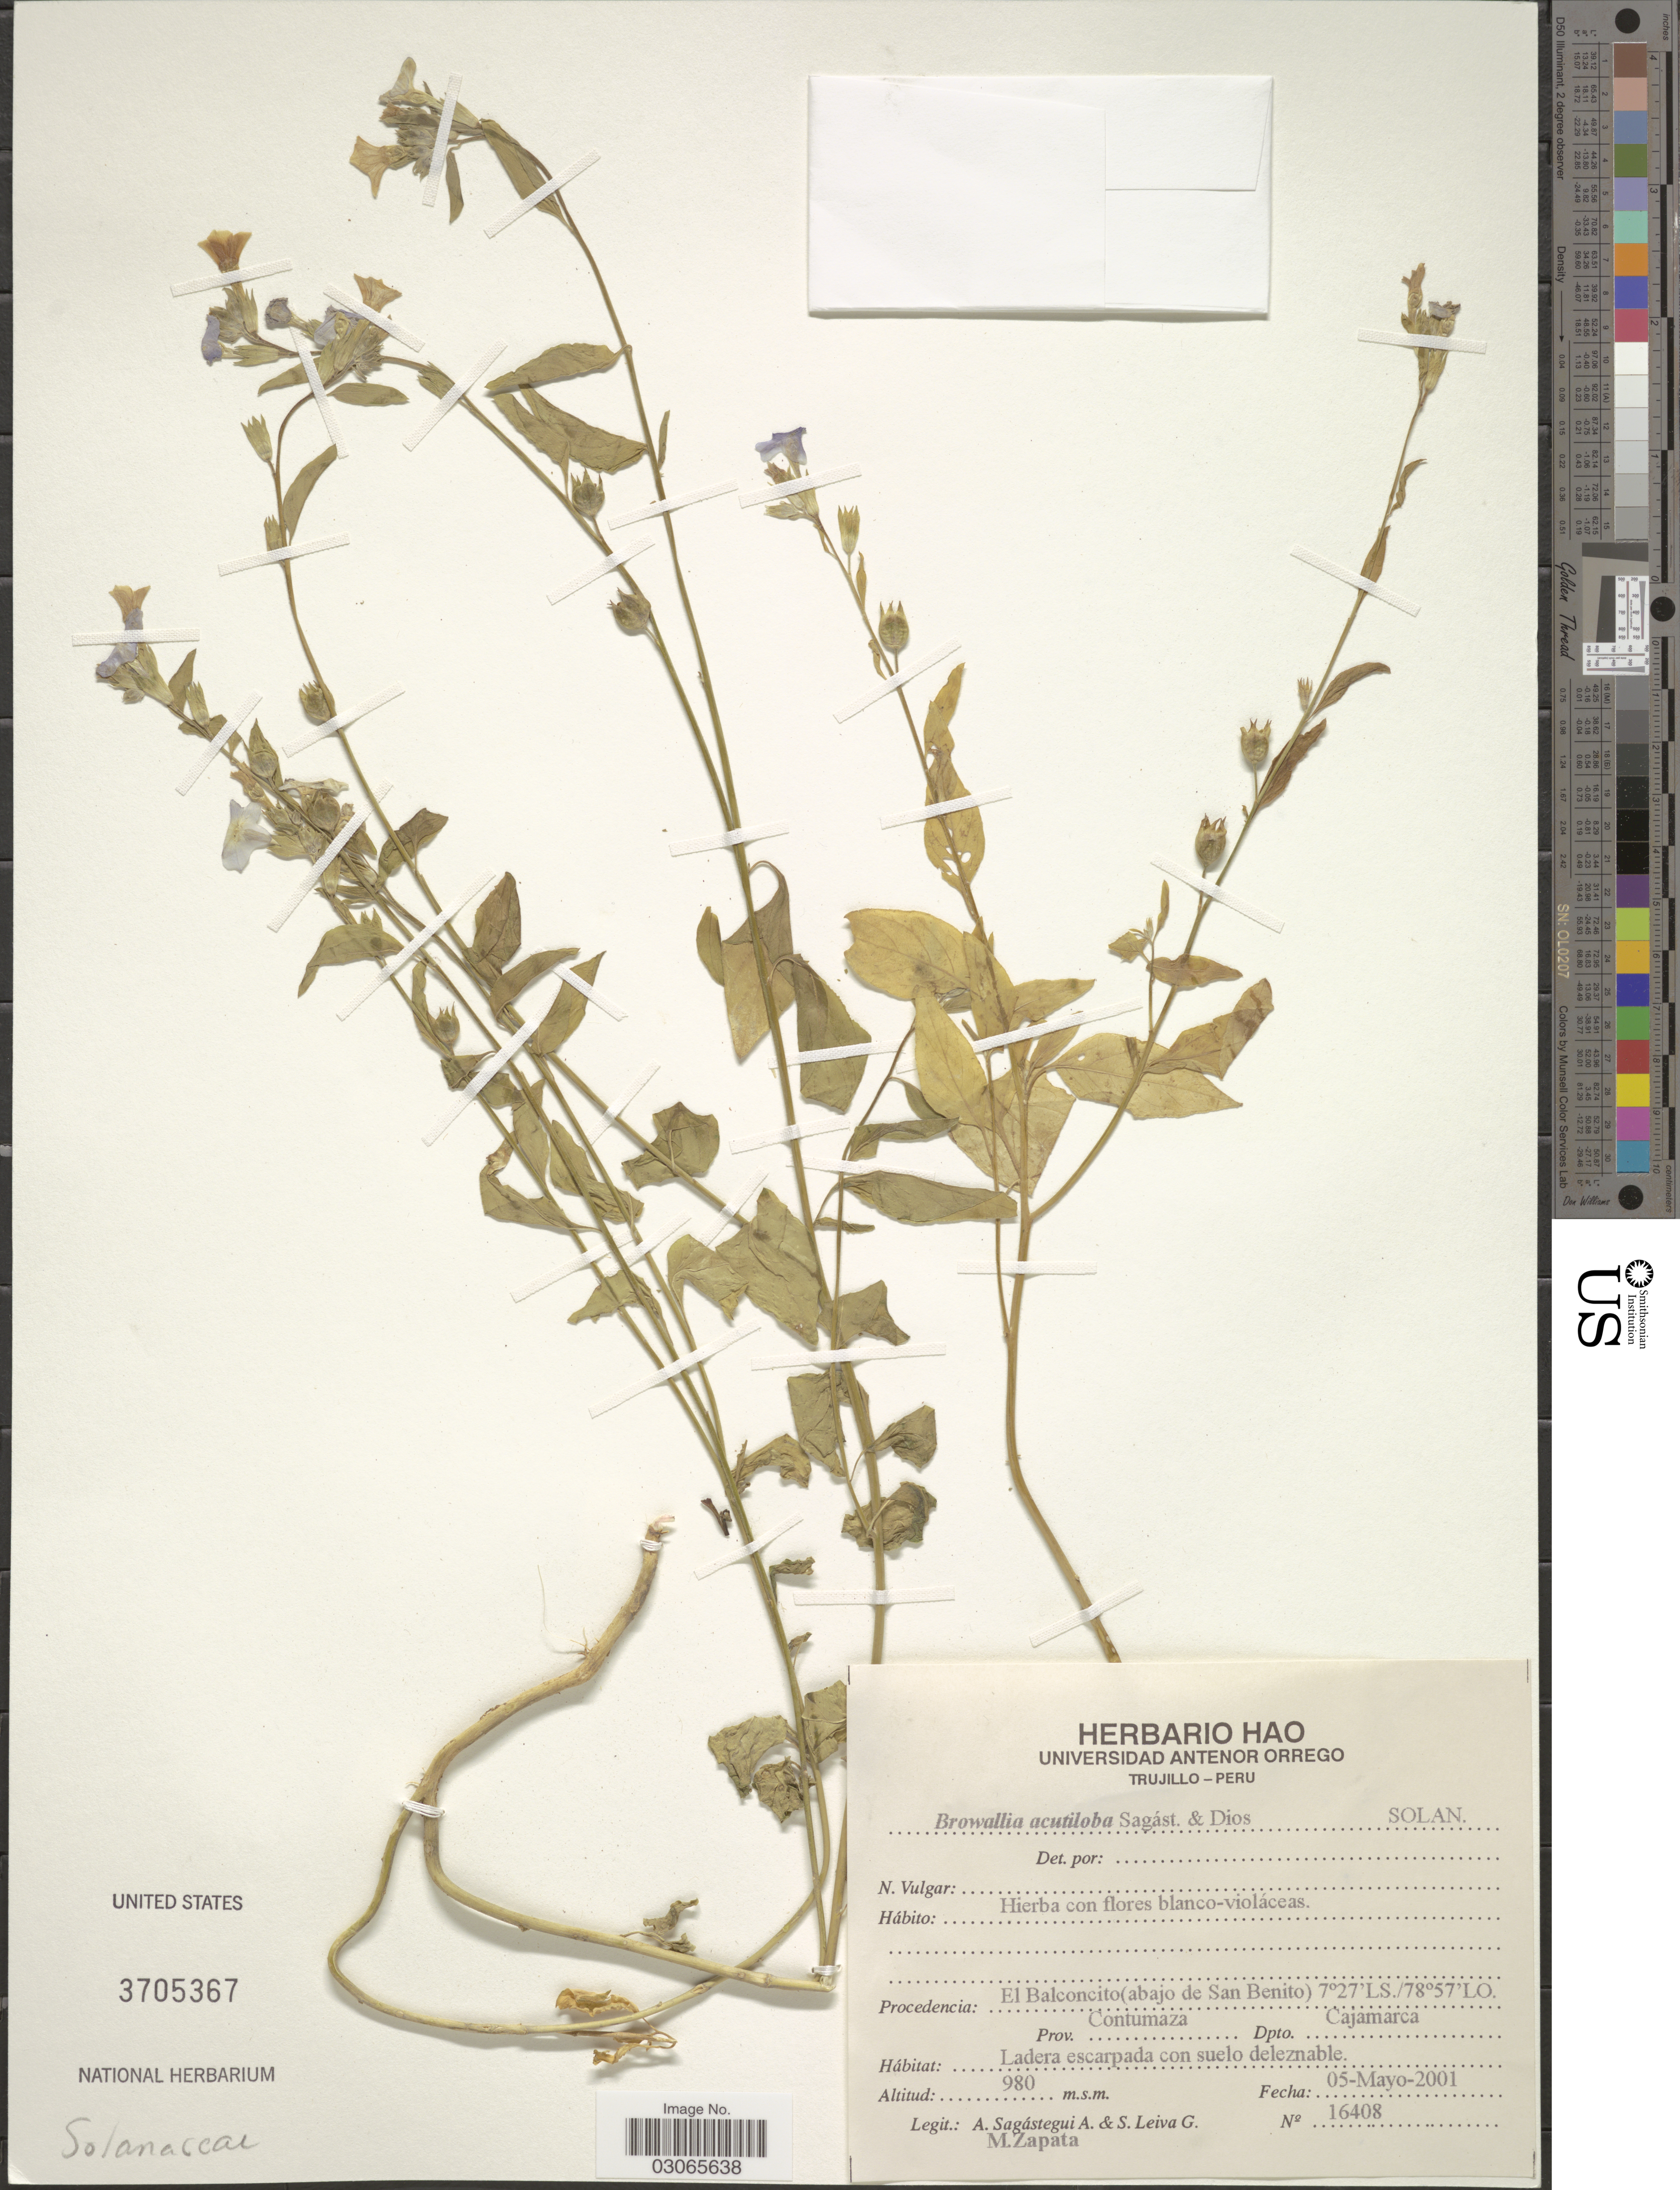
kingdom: Plantae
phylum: Tracheophyta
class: Magnoliopsida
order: Solanales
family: Solanaceae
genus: Browallia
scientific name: Browallia acutiloba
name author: Sagást. & O.D.Carranza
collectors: A. Sagástegui A., S. Leiva G. & M. Zapata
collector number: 16408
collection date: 2001-05-05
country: Peru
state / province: Cajamarca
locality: El Balconcito (abajo de San Benito). Prov. Contumaza. Dpto. Cajamarca.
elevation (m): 980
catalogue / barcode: US 3705367